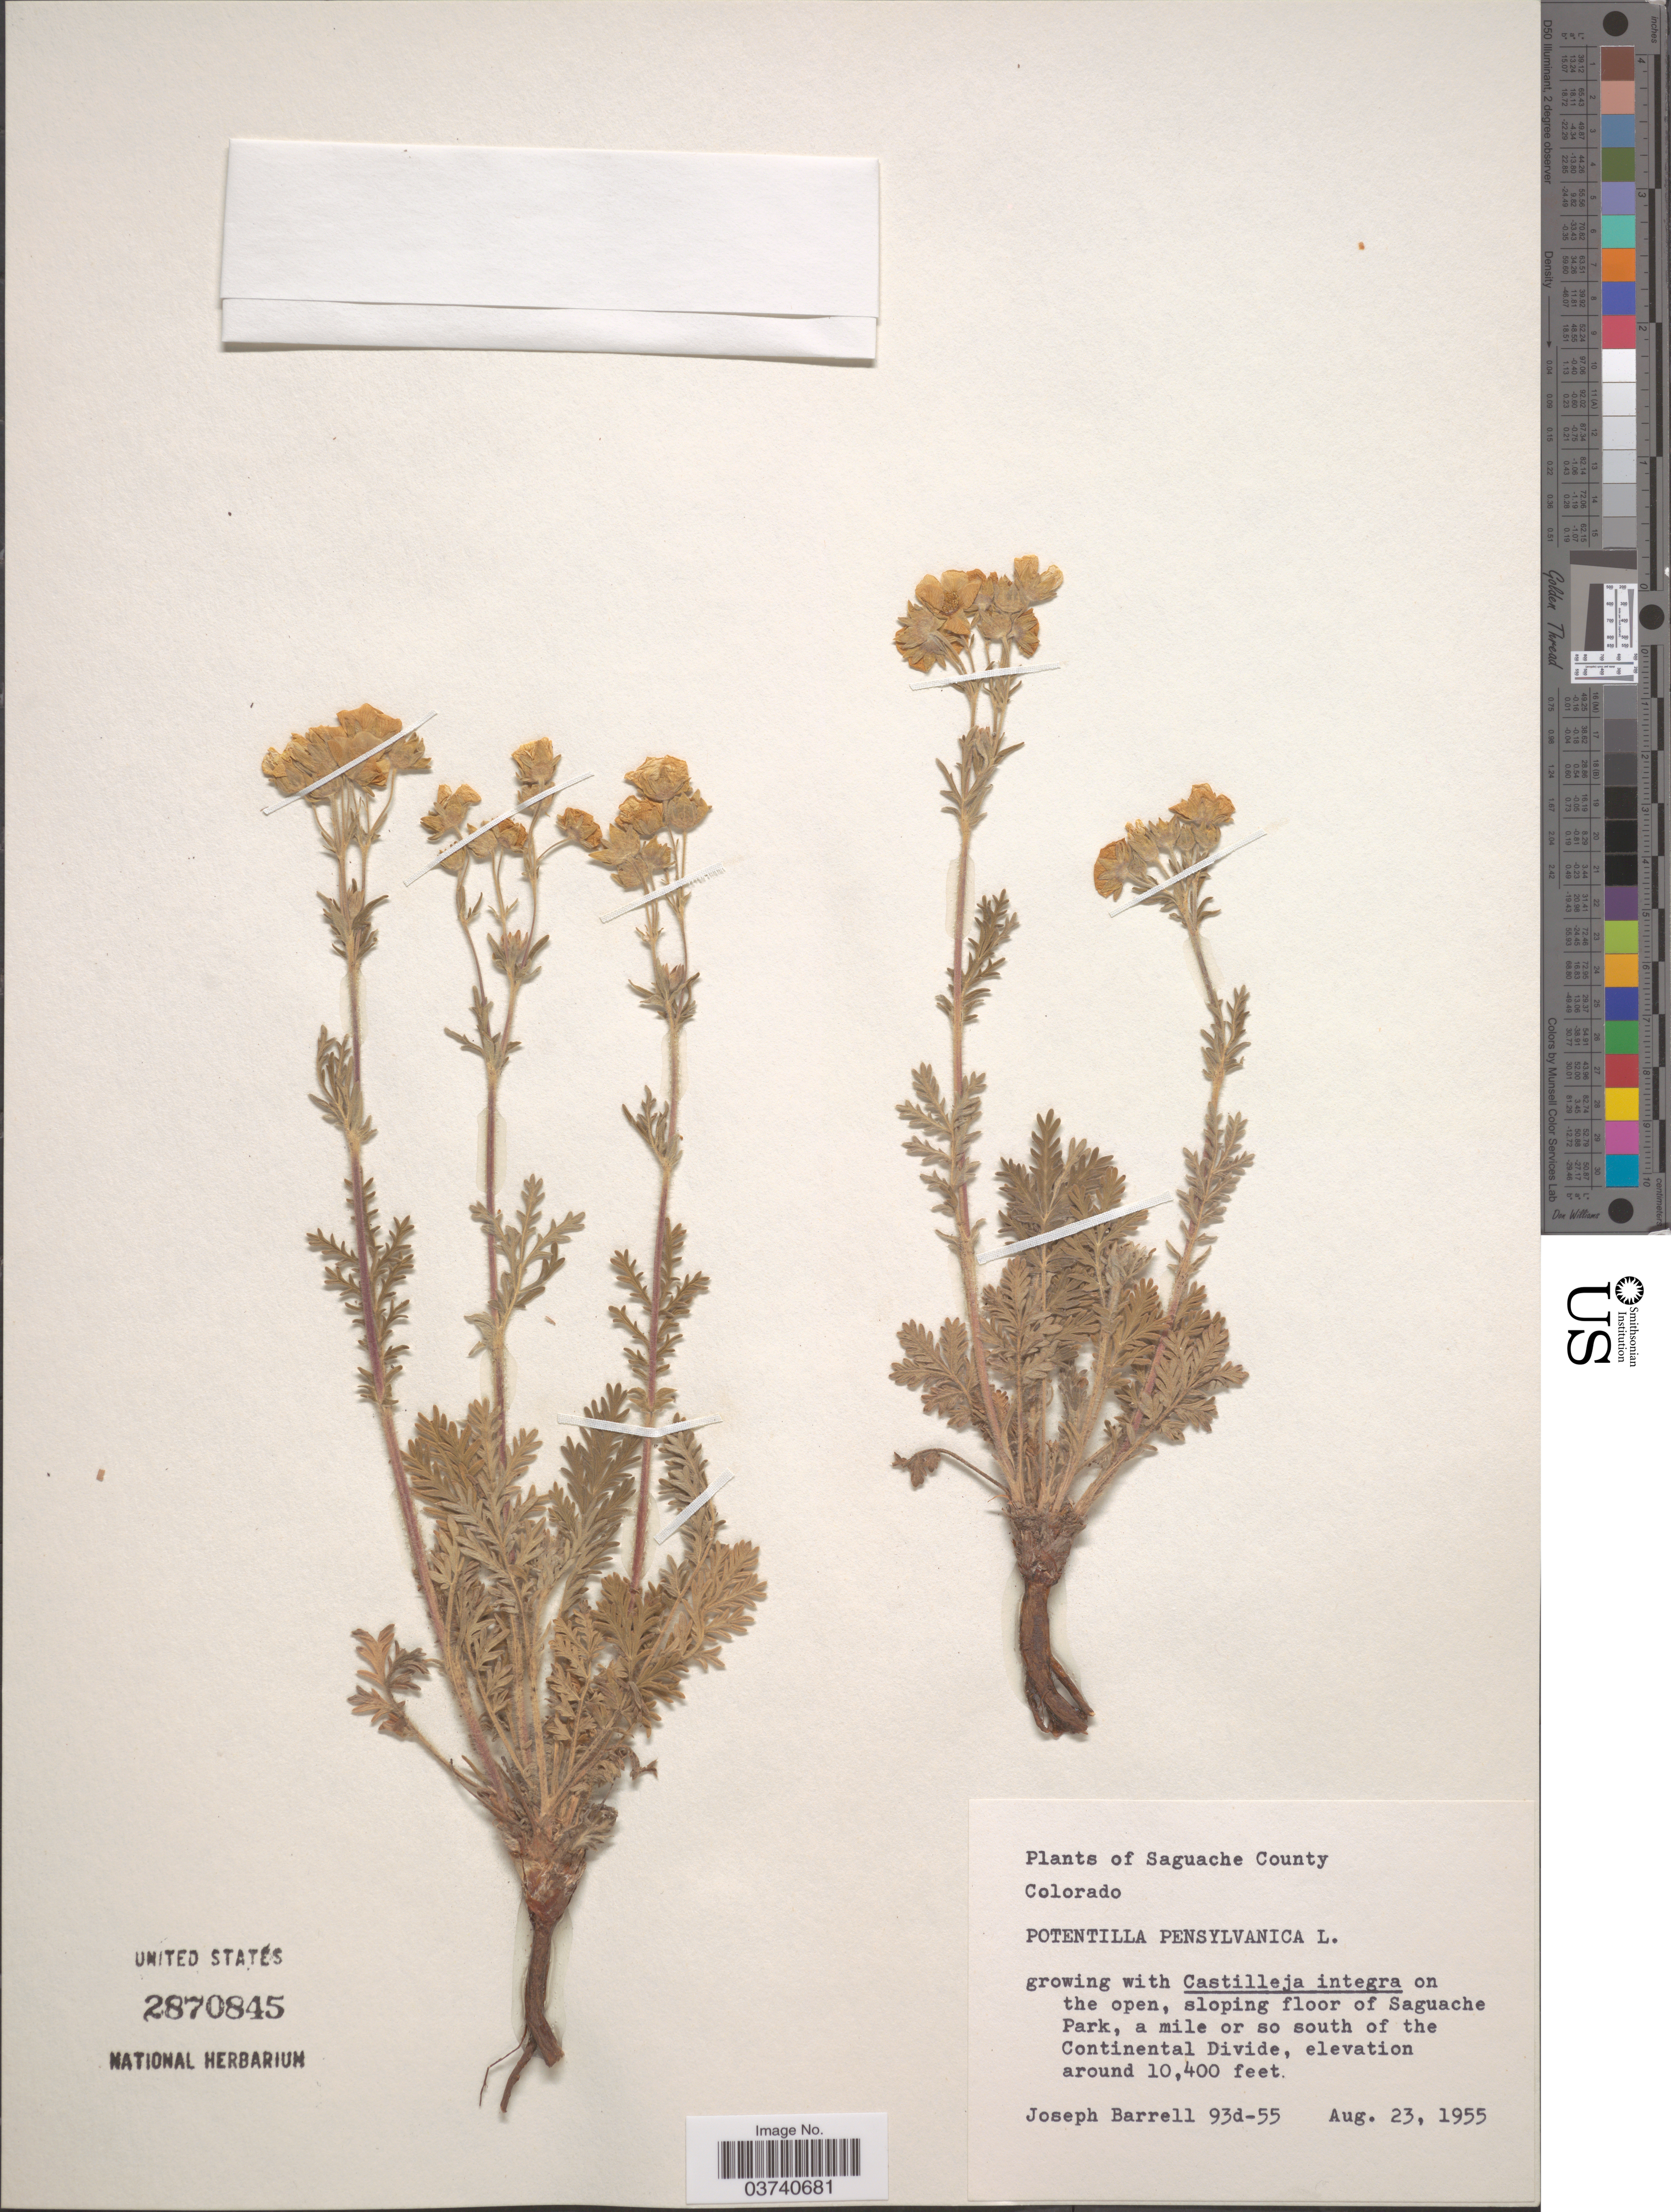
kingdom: Plantae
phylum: Tracheophyta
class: Magnoliopsida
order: Rosales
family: Rosaceae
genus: Potentilla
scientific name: Potentilla pensylvanica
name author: L.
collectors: J. Barrell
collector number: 93d-55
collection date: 1955-08-23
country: United States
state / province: Colorado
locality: Saguache County. On the open, sloping floor of Saguache Park, a mile or so south of the Continental Divide.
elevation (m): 3170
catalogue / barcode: US 2870845